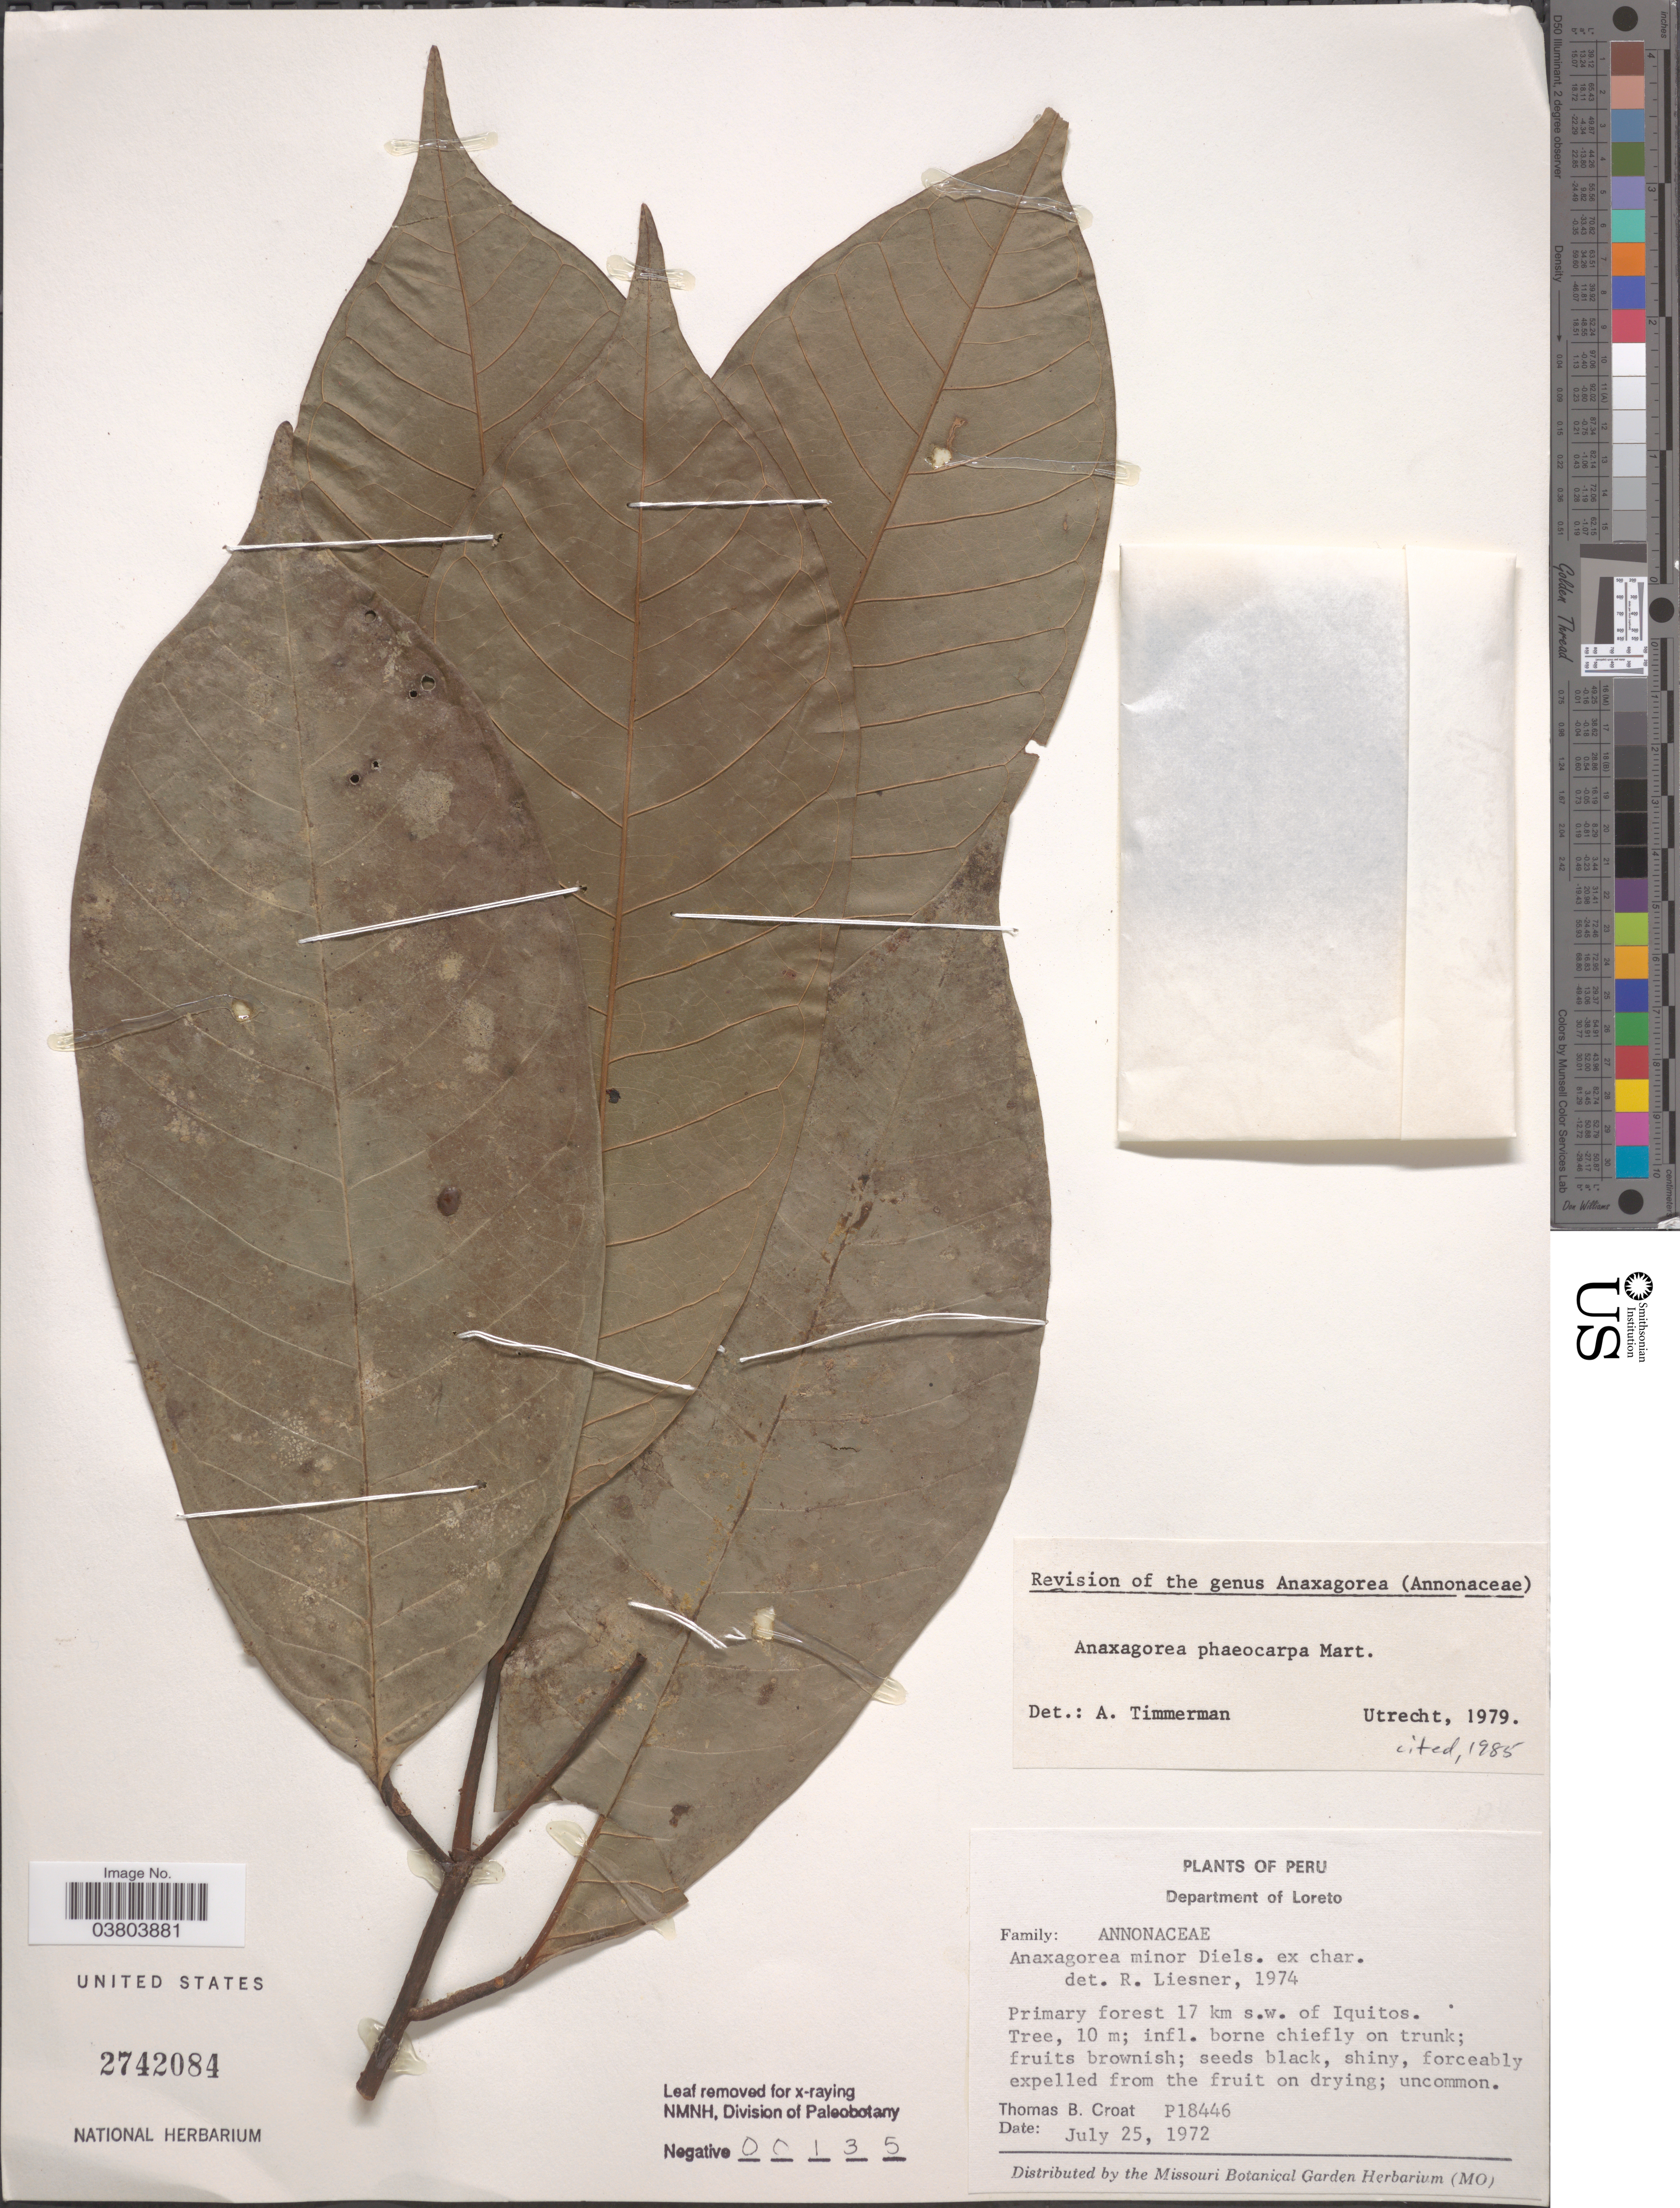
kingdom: Plantae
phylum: Tracheophyta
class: Magnoliopsida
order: Magnoliales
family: Annonaceae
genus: Anaxagorea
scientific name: Anaxagorea phaeocarpa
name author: Mart.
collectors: T. B. Croat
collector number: P18446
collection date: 1972-07-25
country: Peru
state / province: Loreto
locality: Department of Loreto. Primary forest 17 km s.w. of Iquitos.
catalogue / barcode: US 2742084